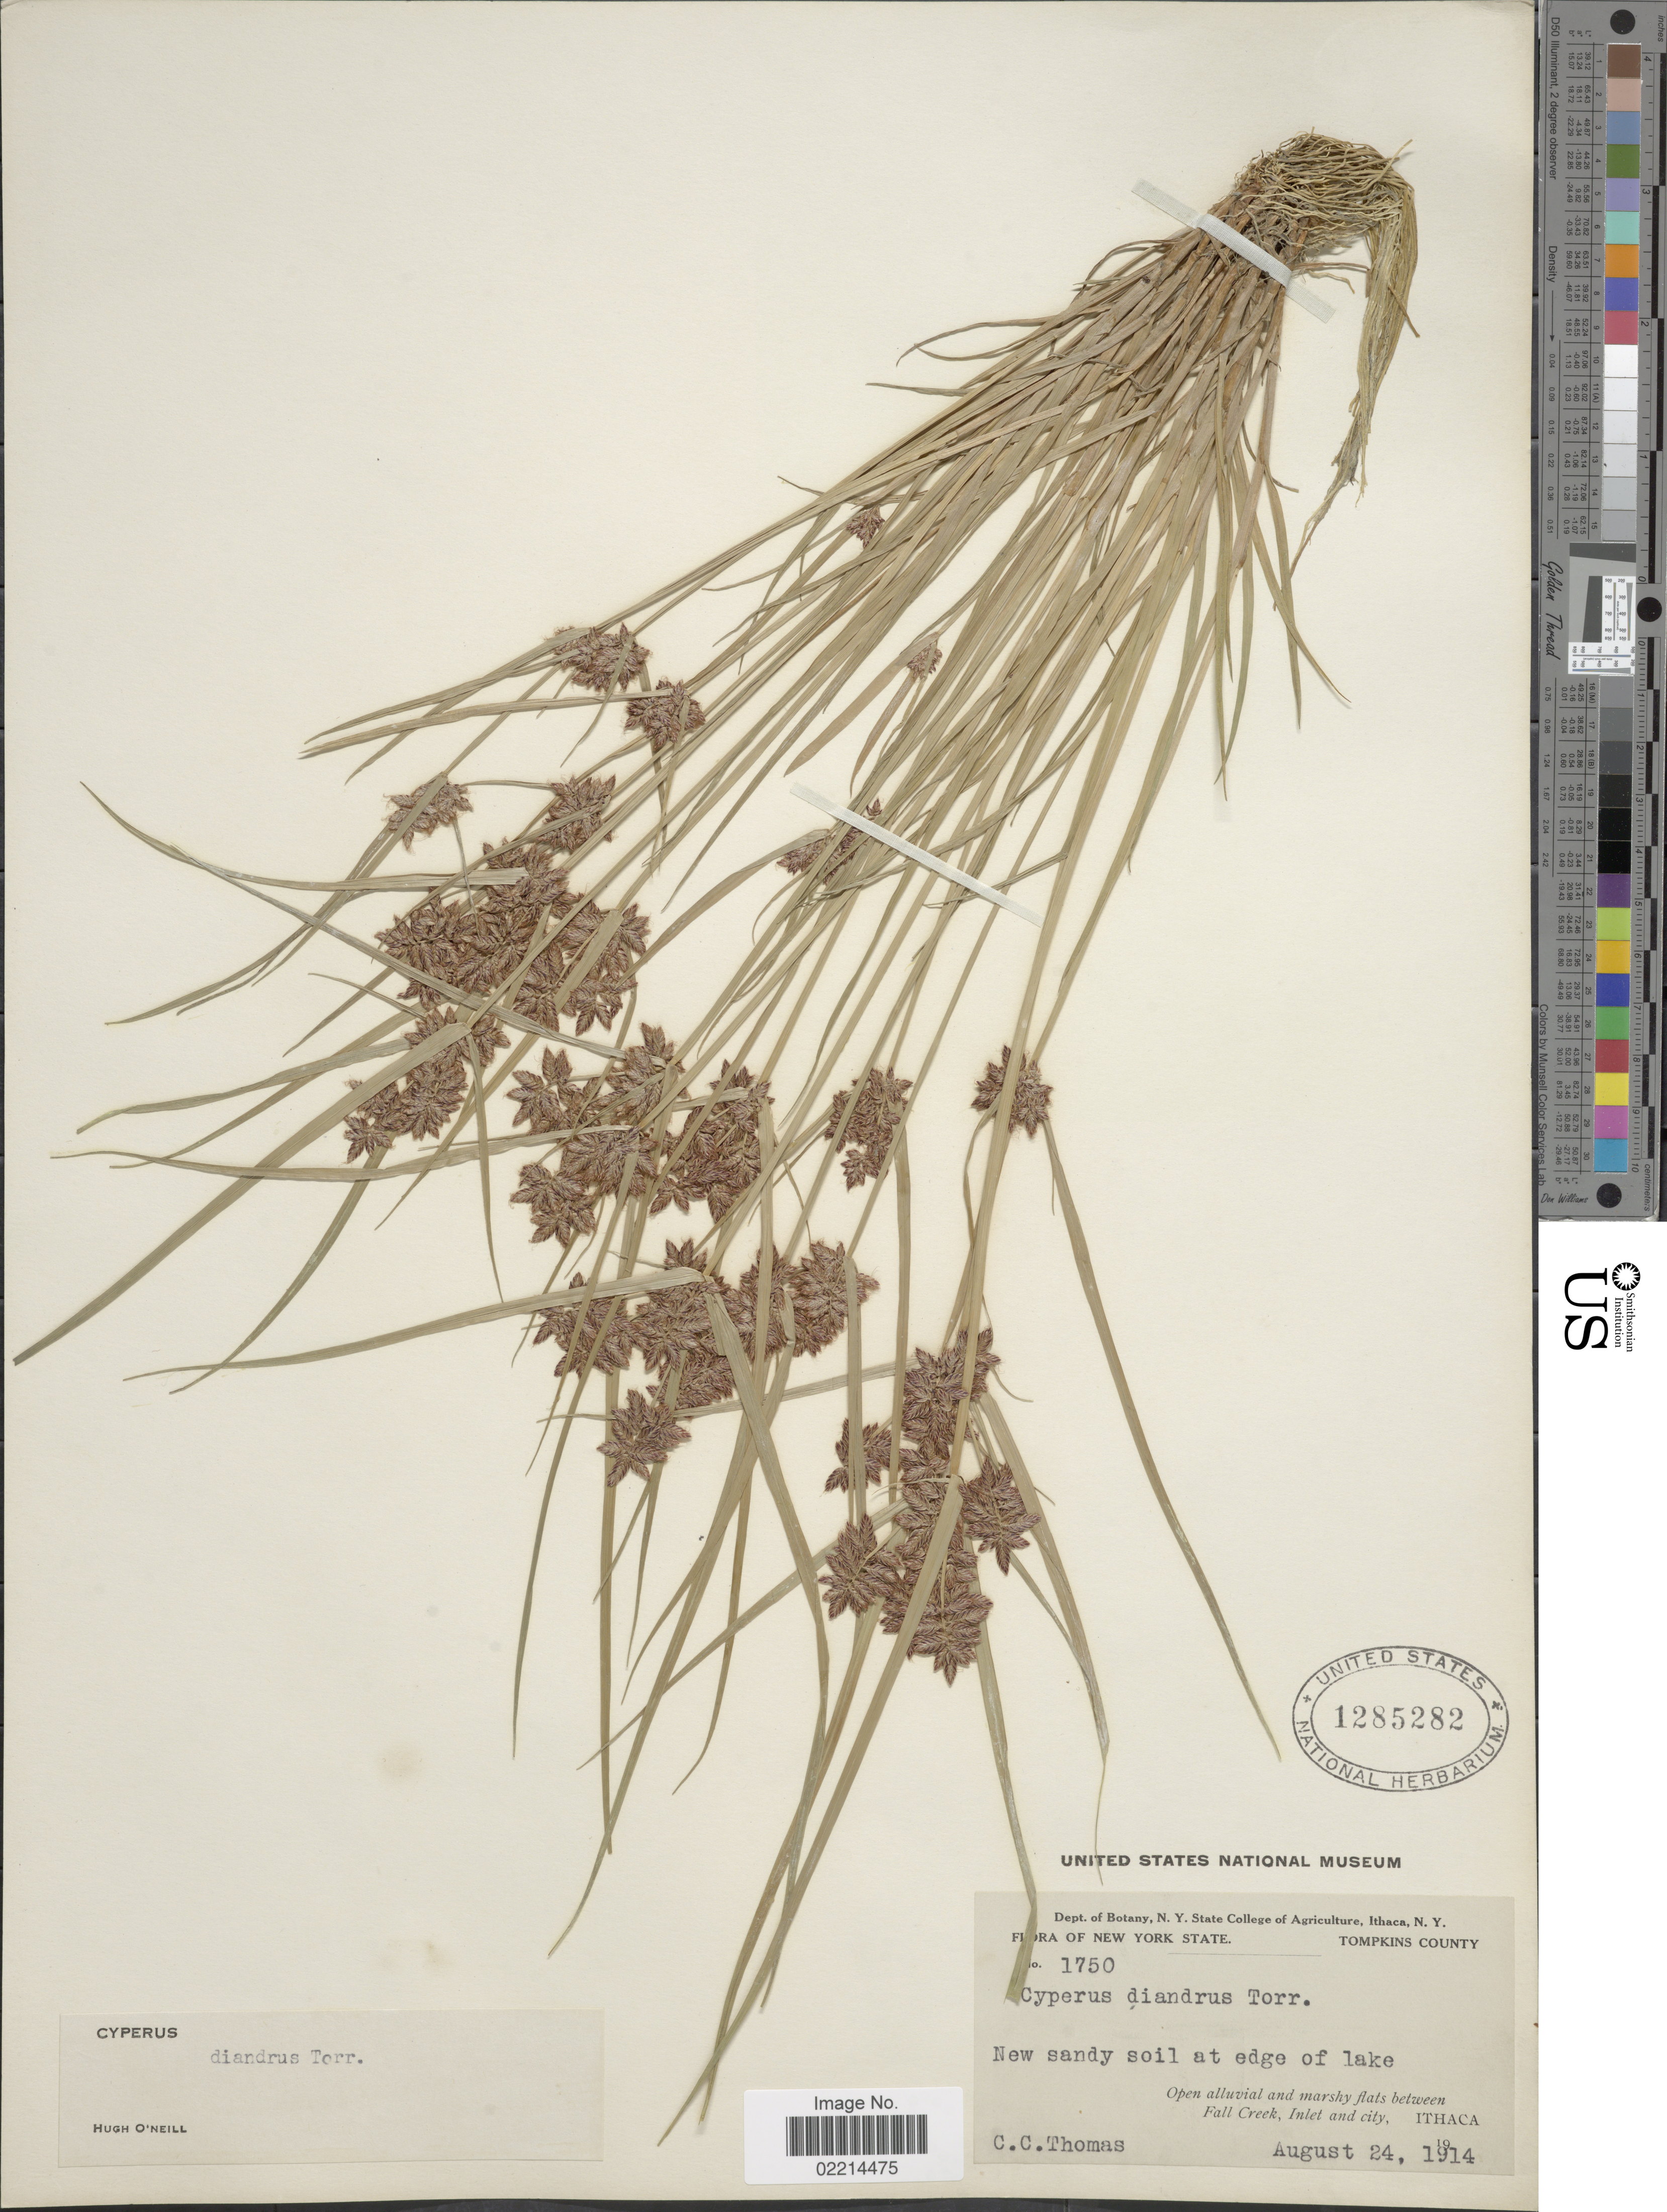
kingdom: Plantae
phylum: Tracheophyta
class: Liliopsida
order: Poales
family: Cyperaceae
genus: Cyperus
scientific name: Cyperus diandrus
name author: Torr.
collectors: C. Thomas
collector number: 1750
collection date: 1914-08-24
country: United States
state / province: New York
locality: Tompkins County, new sandy soil at edge of lake, open alluvial and marshy flats between Fall Creek, Inlet and city, Ithaca.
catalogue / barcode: US 1285282